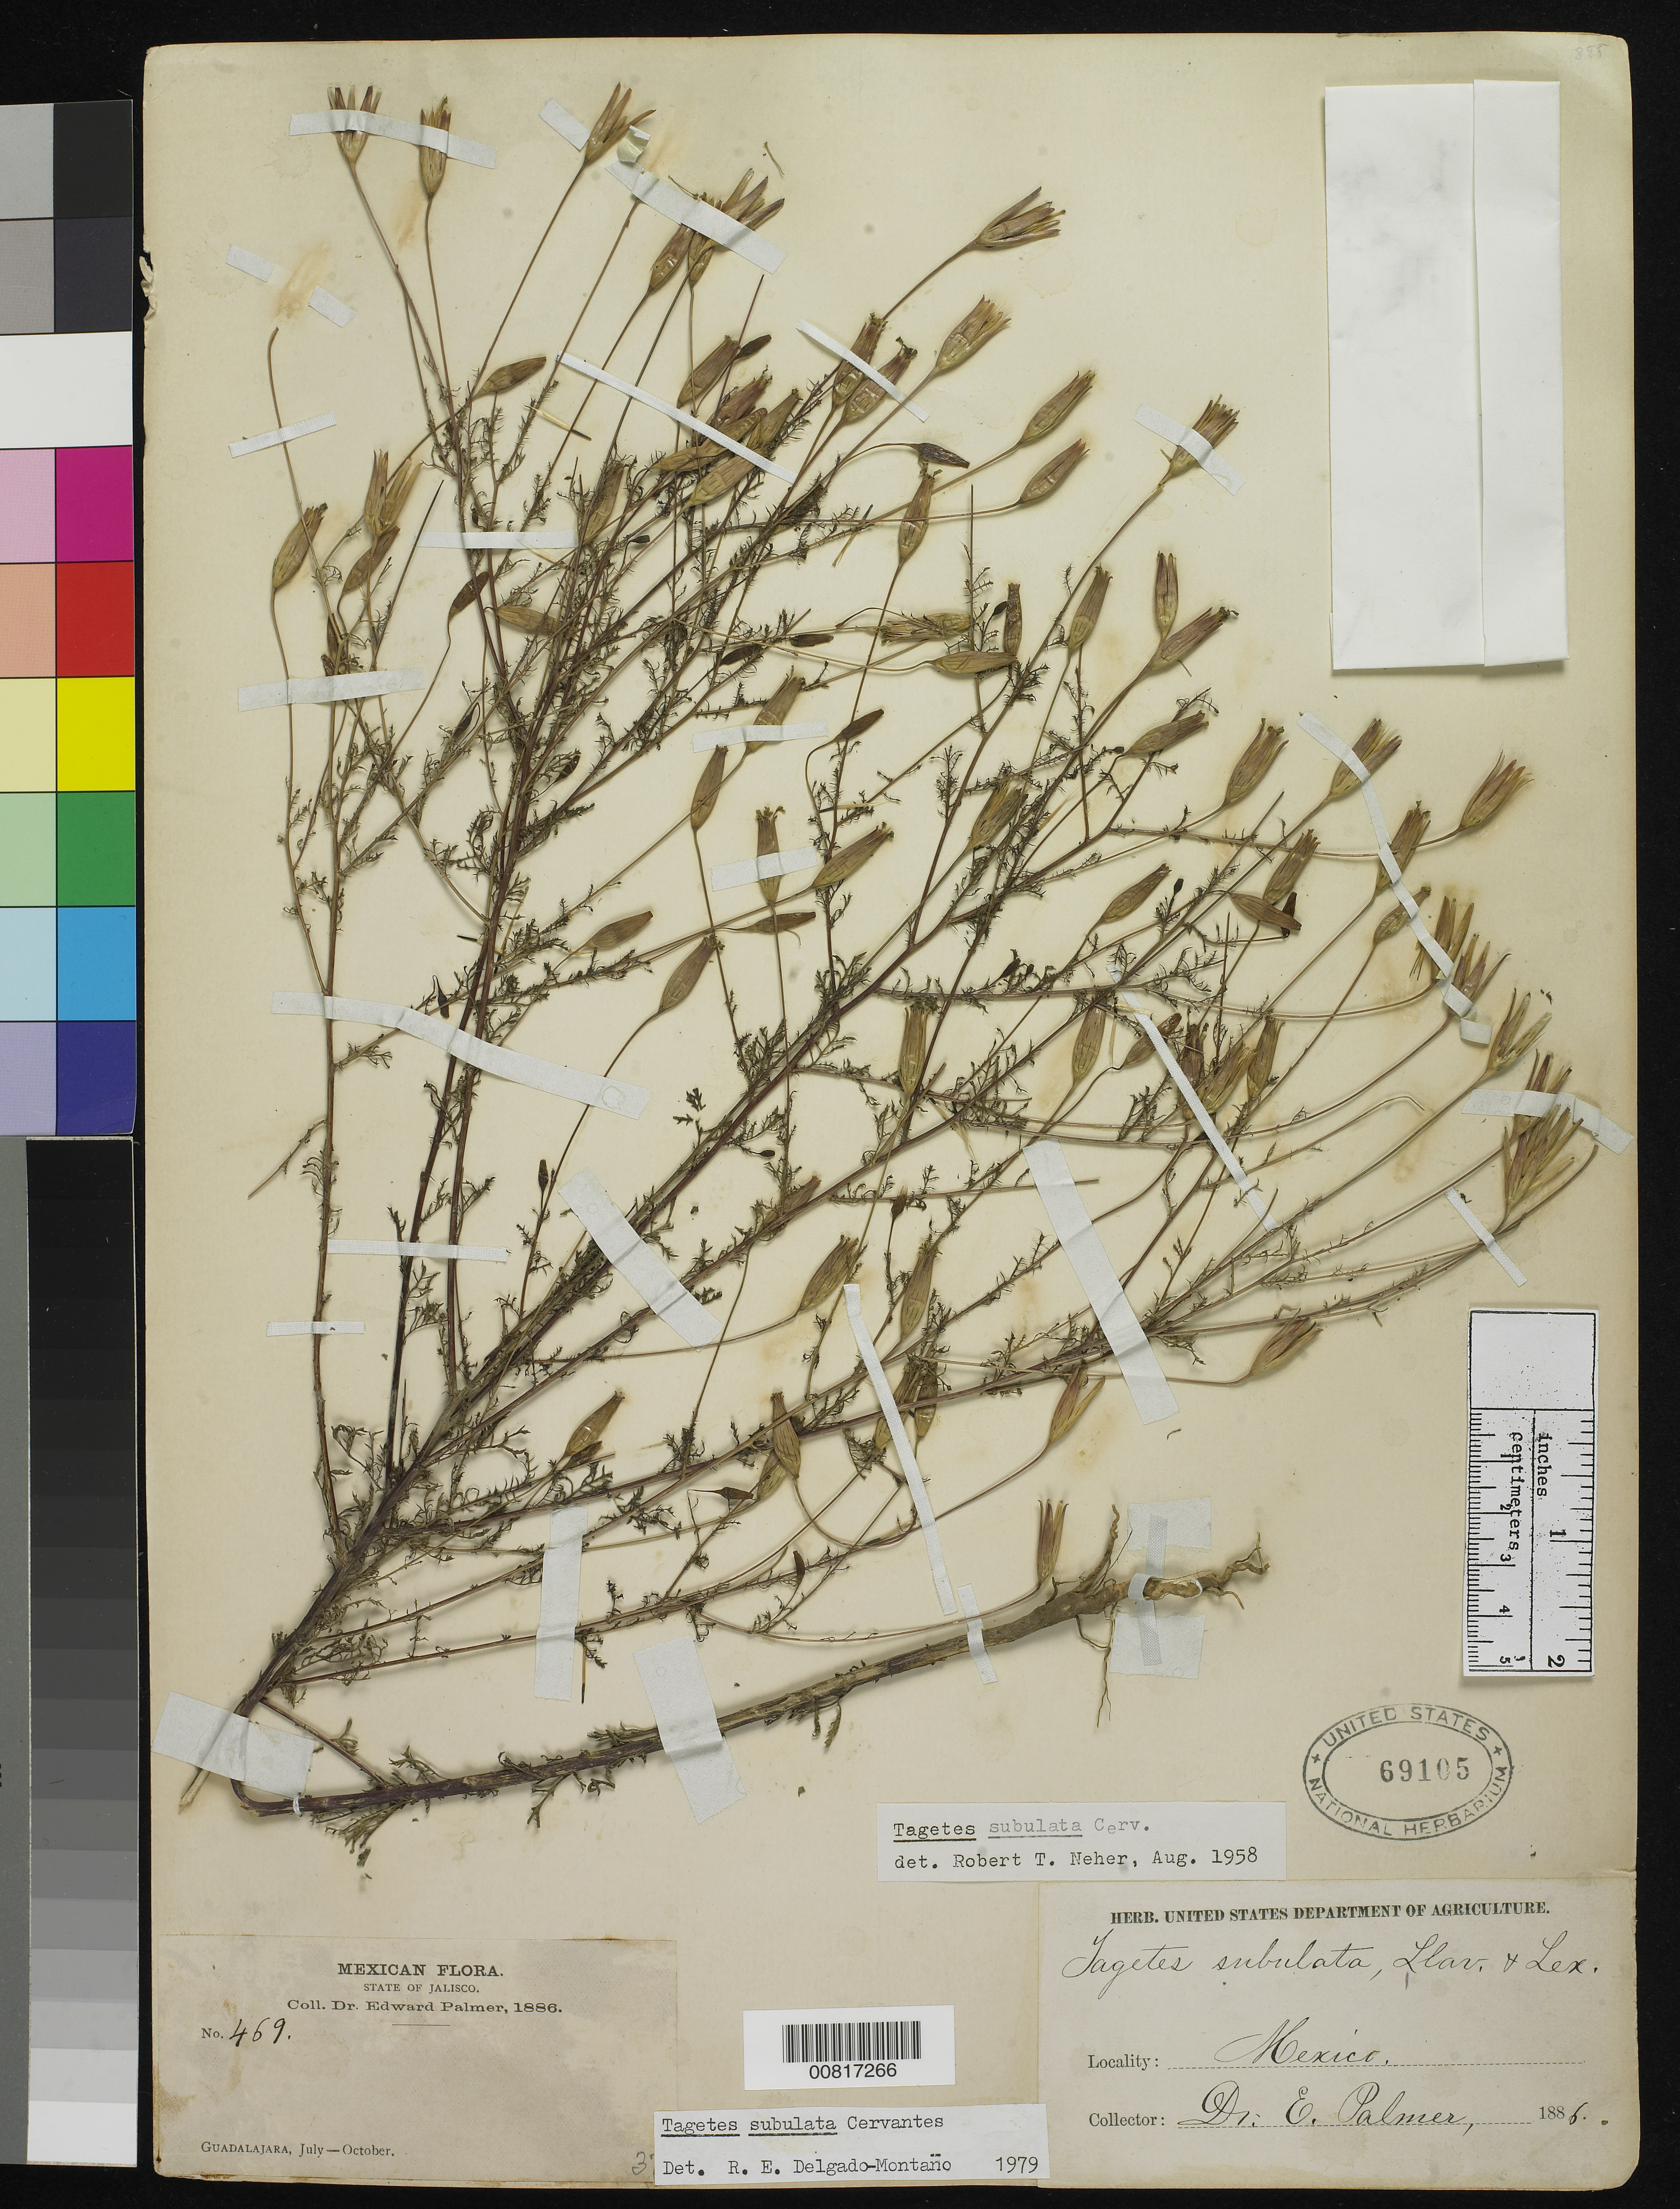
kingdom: Plantae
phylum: Tracheophyta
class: Magnoliopsida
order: Asterales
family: Asteraceae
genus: Tagetes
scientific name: Tagetes subulata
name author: Cerv.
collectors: E. Palmer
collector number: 469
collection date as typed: Jul 1886 to -- Oct 1886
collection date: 1886-07/1886-10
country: Mexico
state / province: Jalisco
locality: Guadalajara, Jalisco.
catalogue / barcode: US 69105